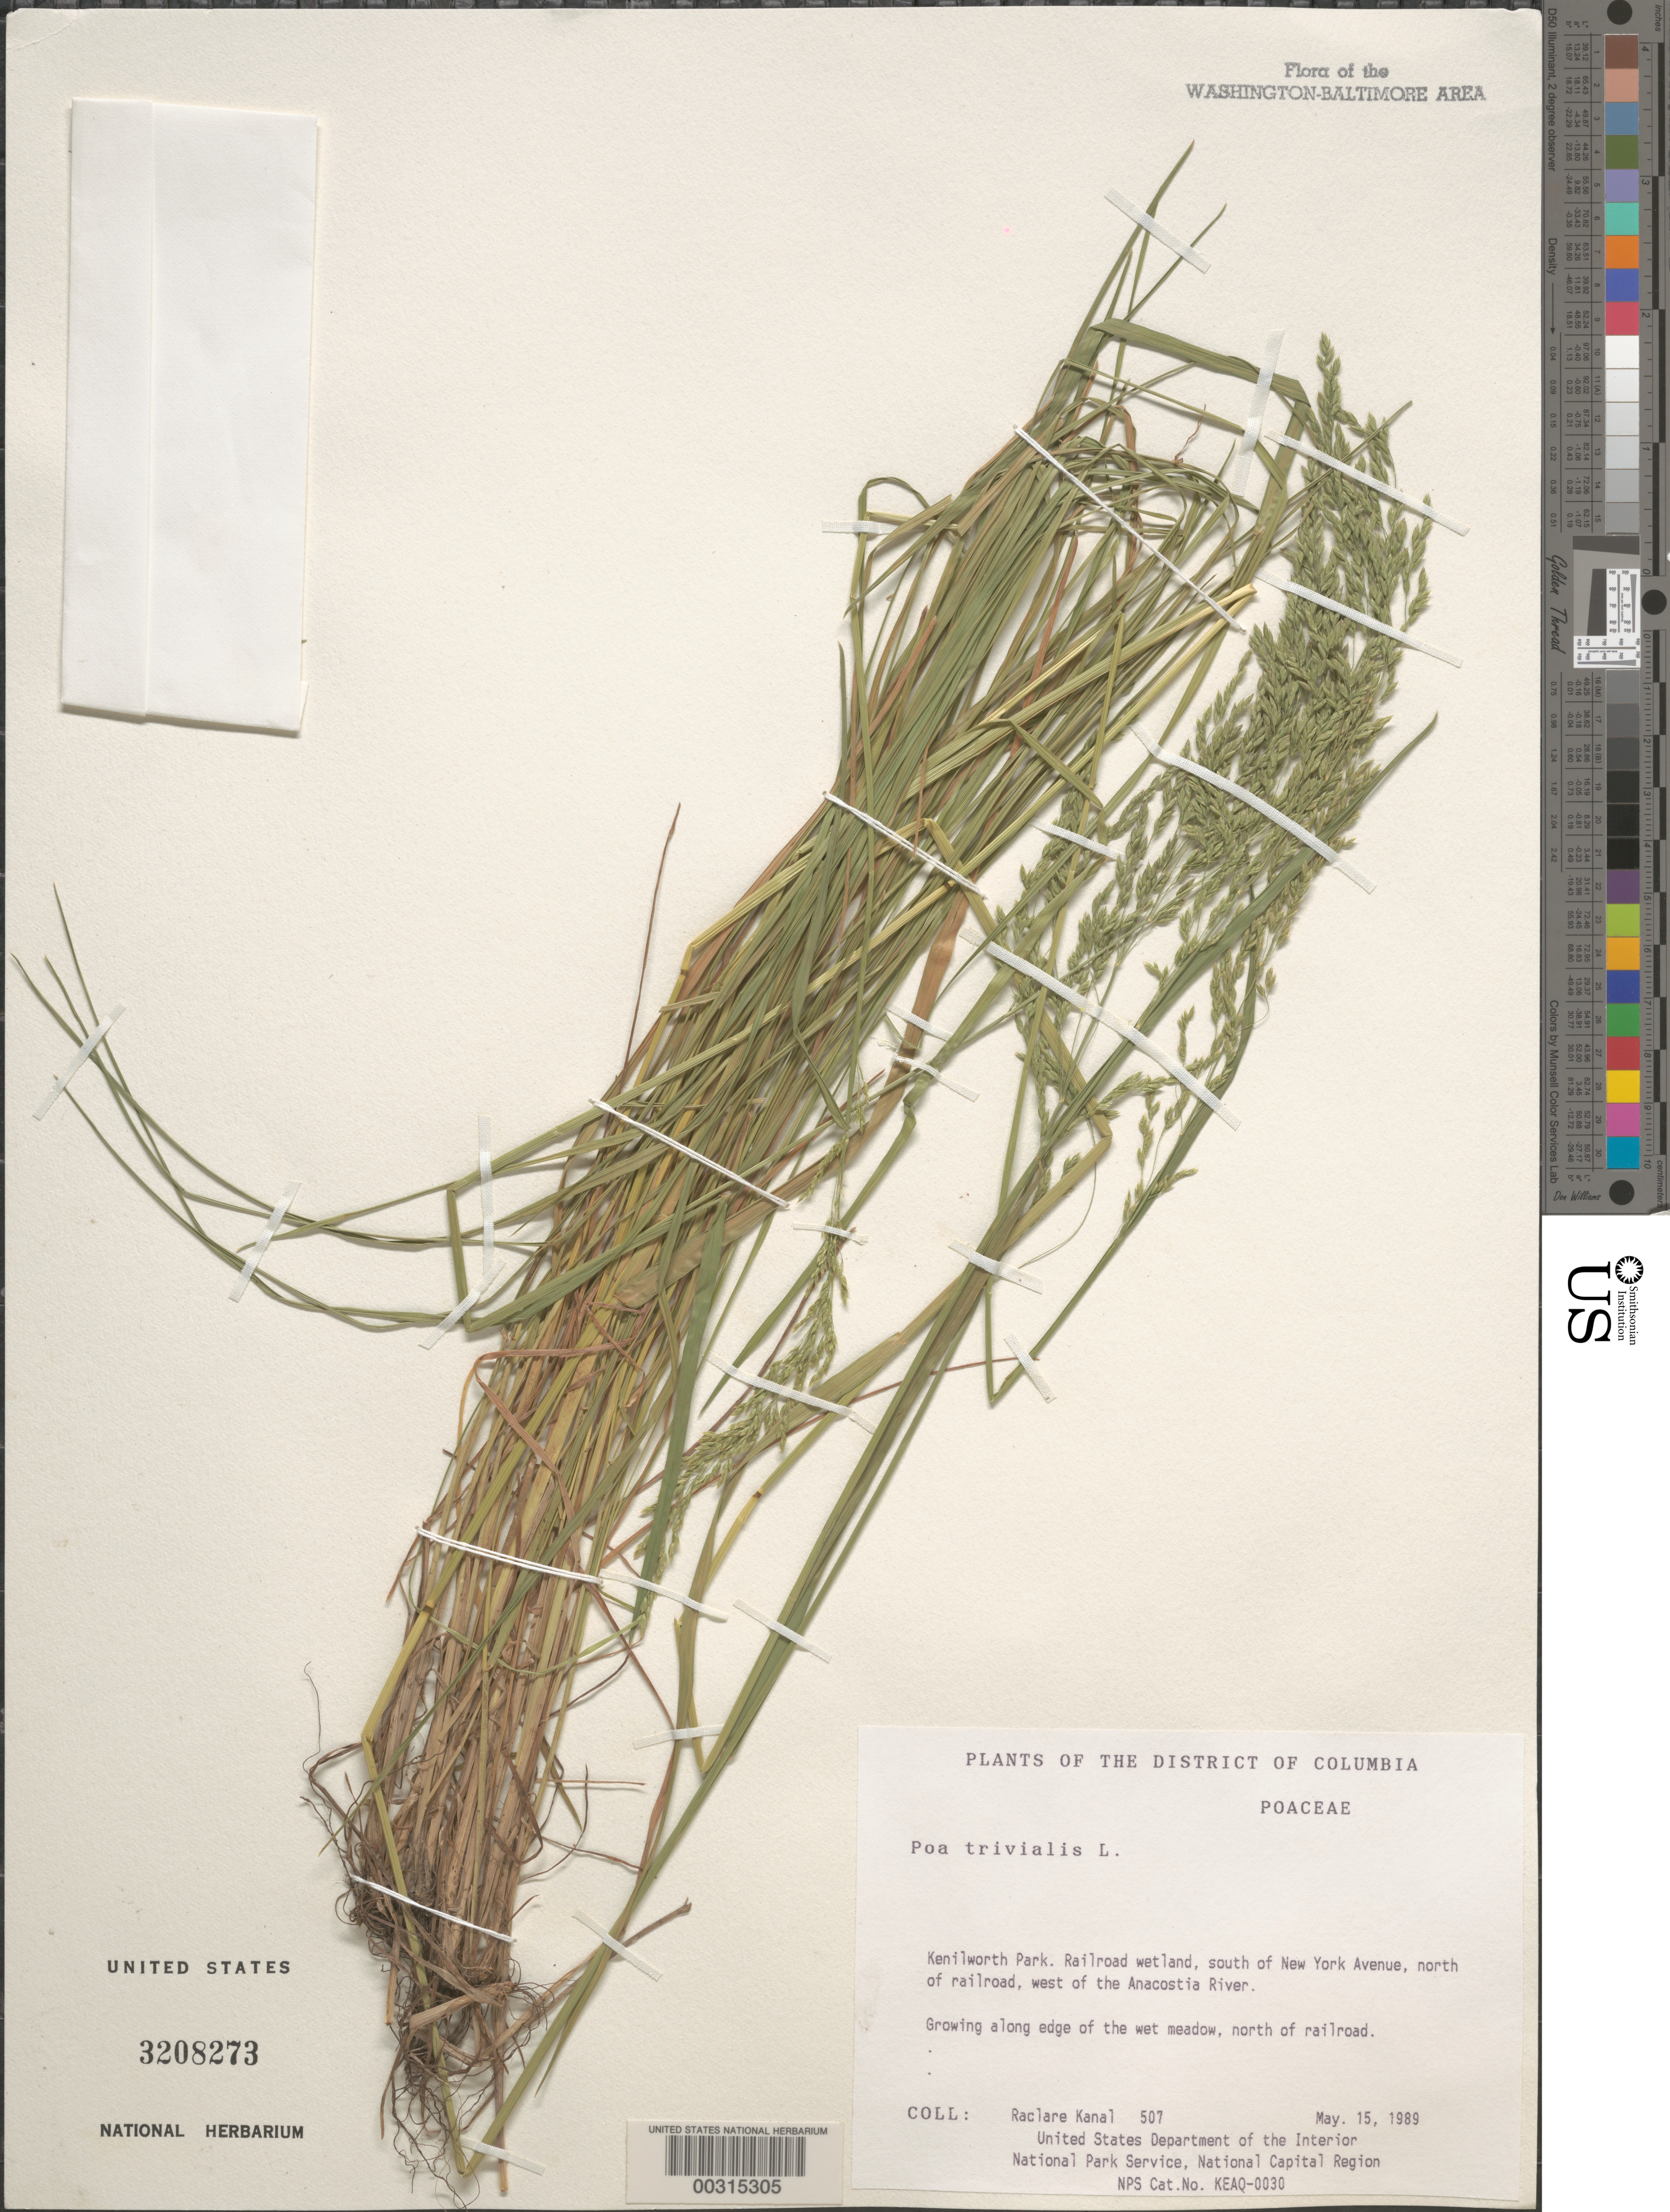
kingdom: Plantae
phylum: Tracheophyta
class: Liliopsida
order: Poales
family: Poaceae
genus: Poa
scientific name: Poa trivialis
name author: L.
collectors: R. Kanal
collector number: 507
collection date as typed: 15 May 1989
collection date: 1989-05-15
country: United States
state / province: District of Columbia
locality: Kenilworth Park, S of New York Ave, N of RR, W of Anacostia River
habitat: Edge of wet meadow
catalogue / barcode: US 3208273